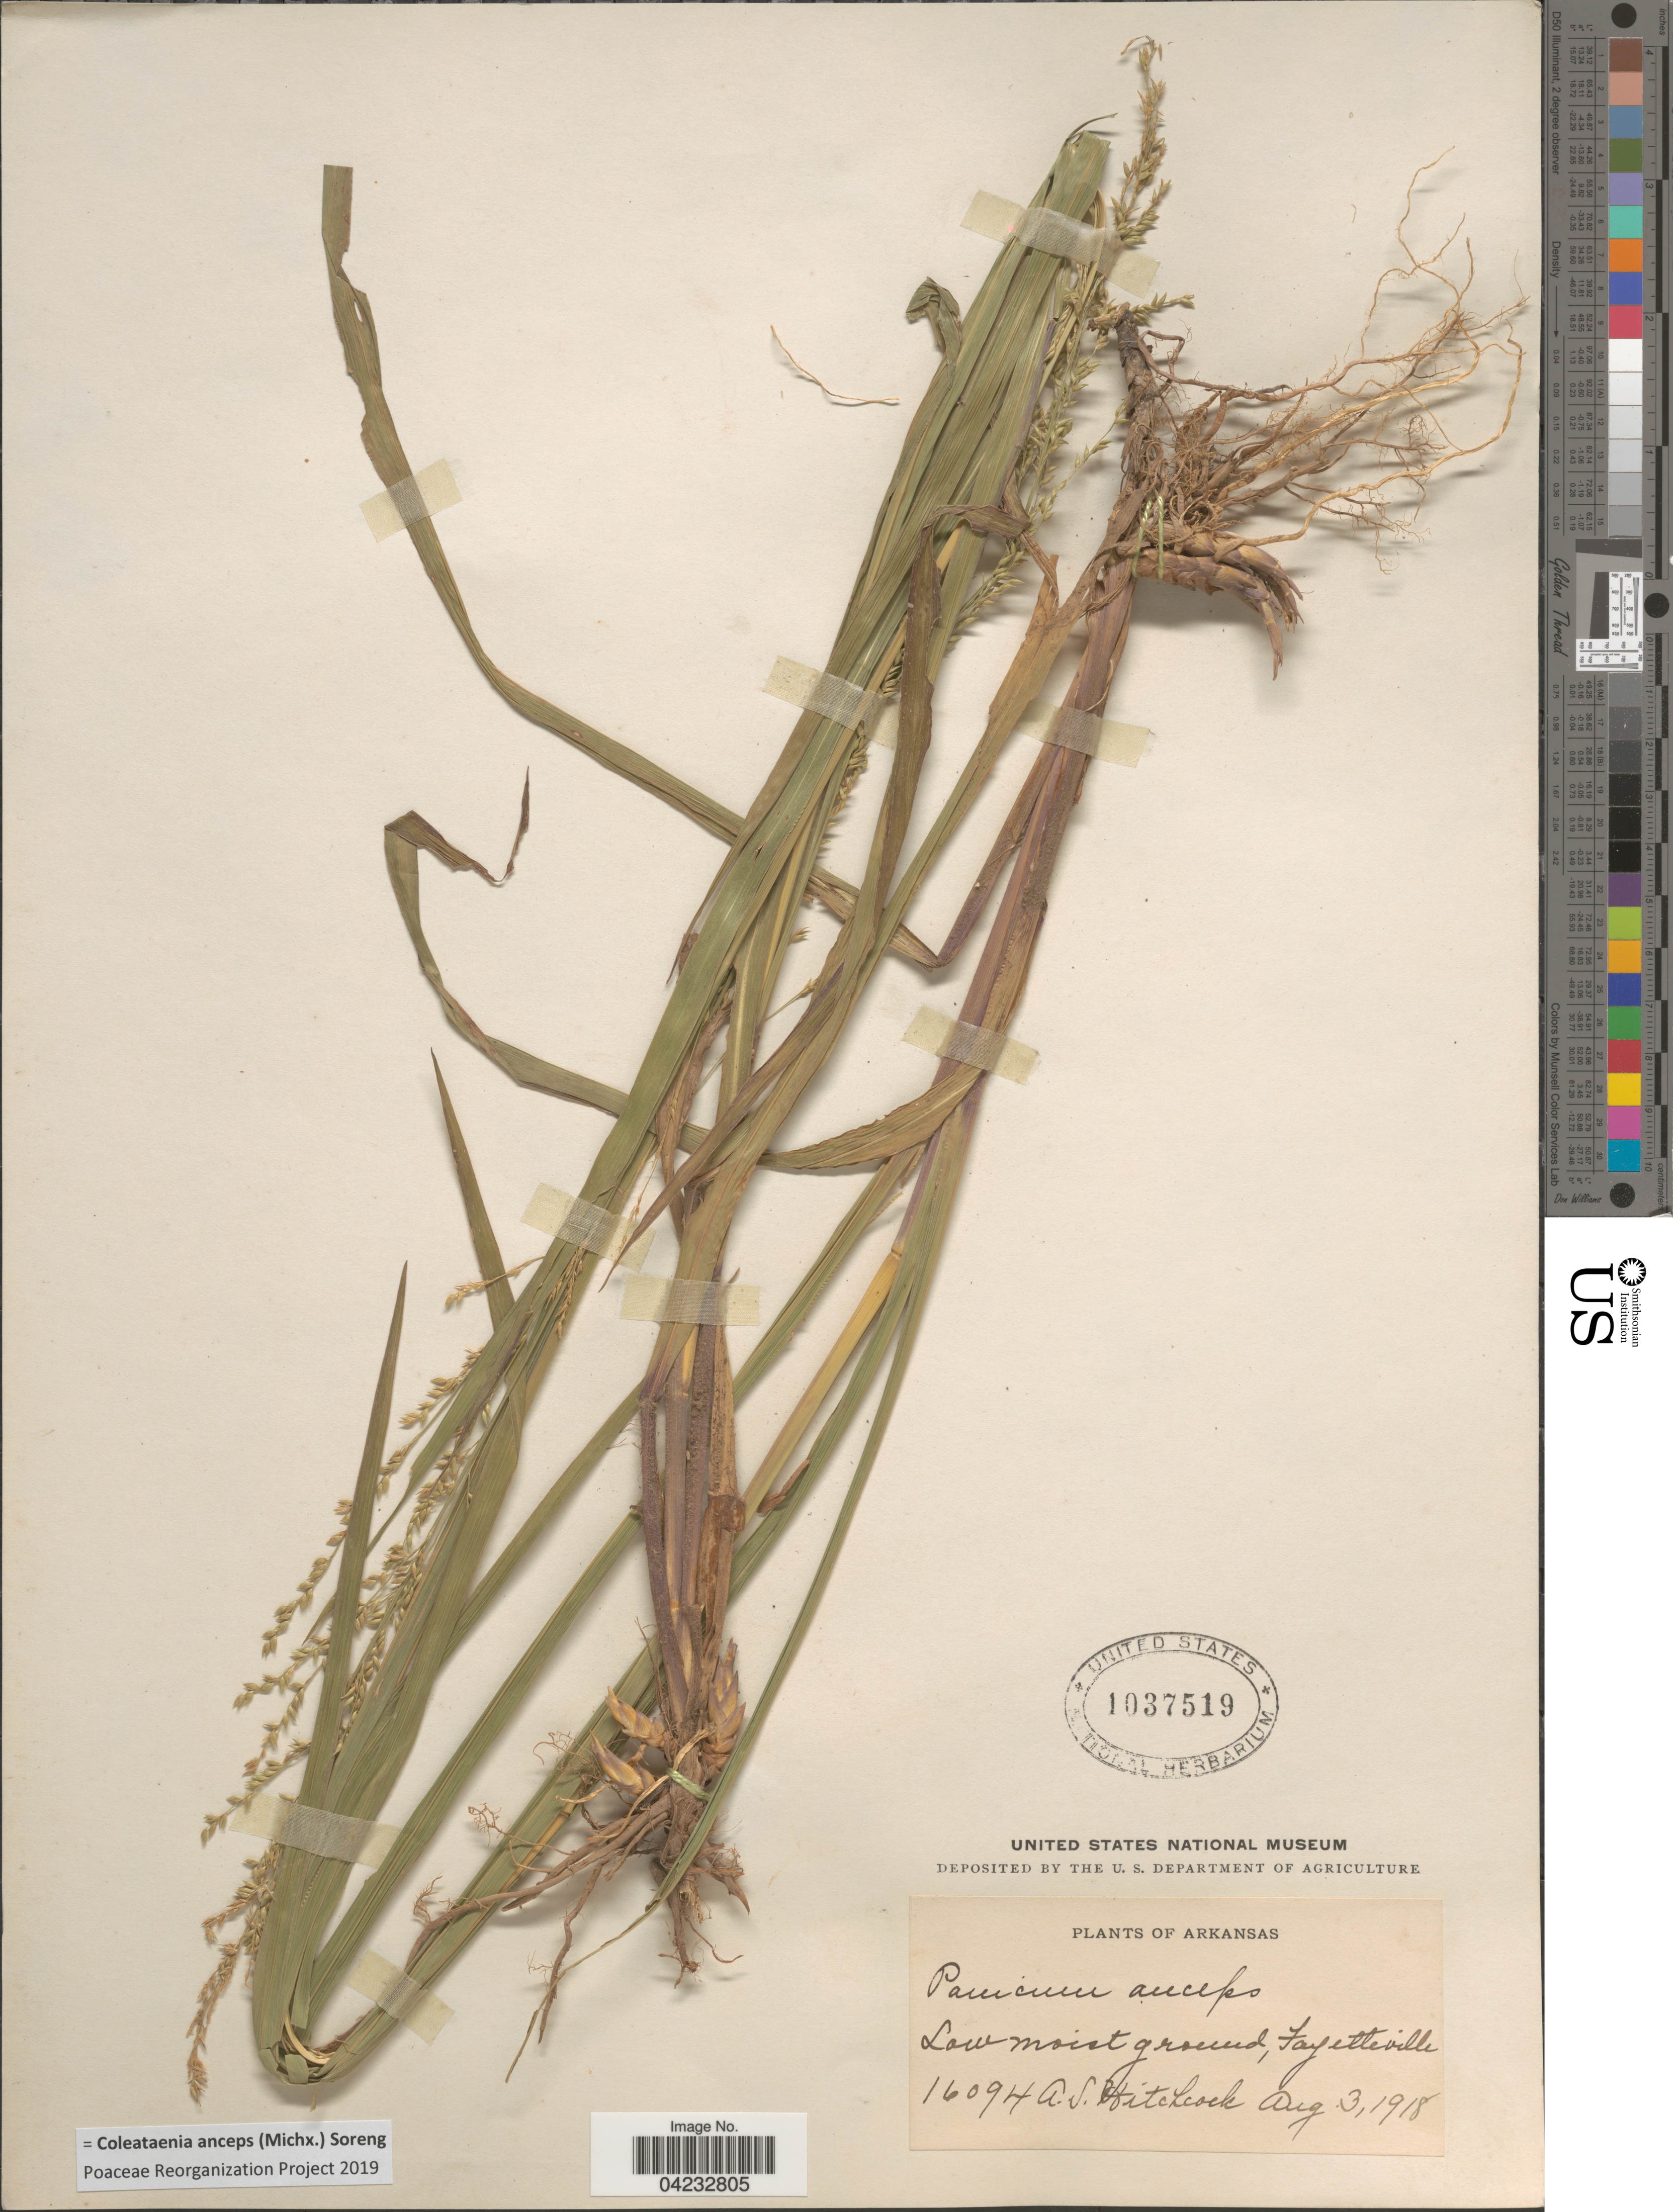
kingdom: Plantae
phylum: Tracheophyta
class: Liliopsida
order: Poales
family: Poaceae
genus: Coleataenia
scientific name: Coleataenia anceps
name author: (Michx.) Soreng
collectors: A. S. Hitchcock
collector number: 16094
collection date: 1918-08-03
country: United States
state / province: Arkansas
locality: Fayetteville.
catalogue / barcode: US 1037519